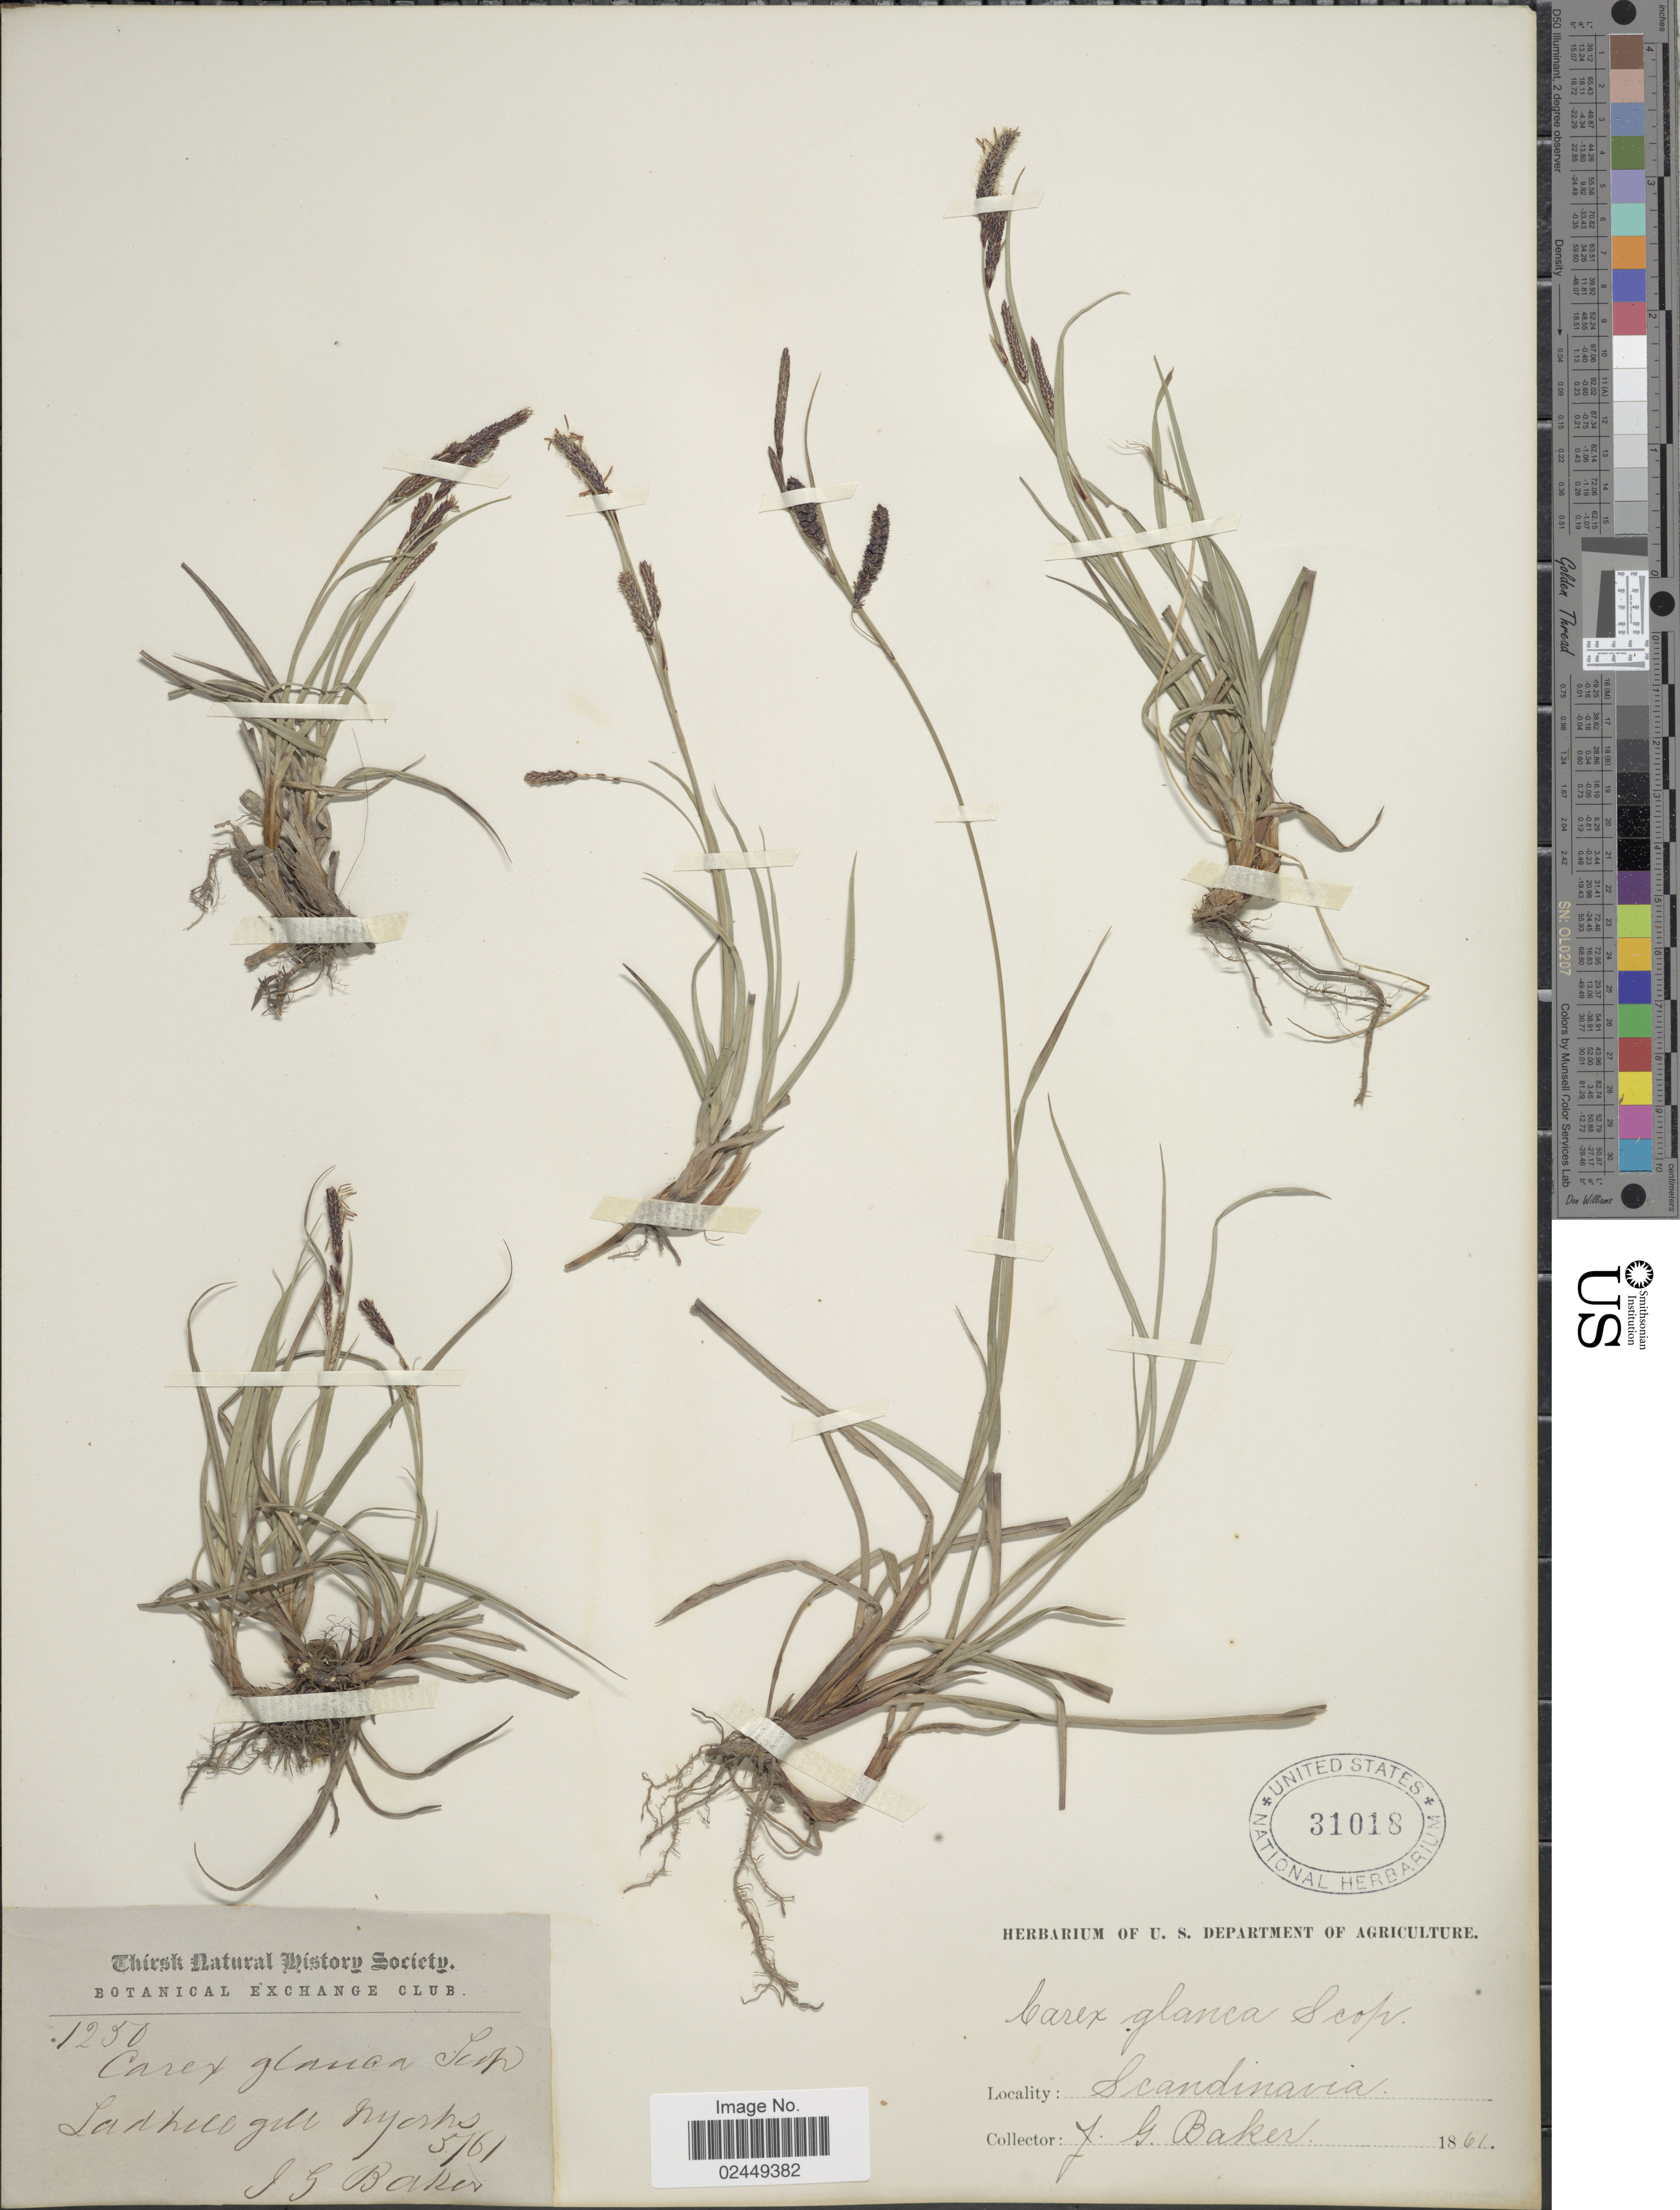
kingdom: Plantae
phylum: Tracheophyta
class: Liliopsida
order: Poales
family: Cyperaceae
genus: Carex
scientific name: Carex flacca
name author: Schreb.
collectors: J. G. Baker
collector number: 1250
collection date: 1861-05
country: United Kingdom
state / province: England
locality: Landhillgill Yorkshire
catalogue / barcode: US 31018